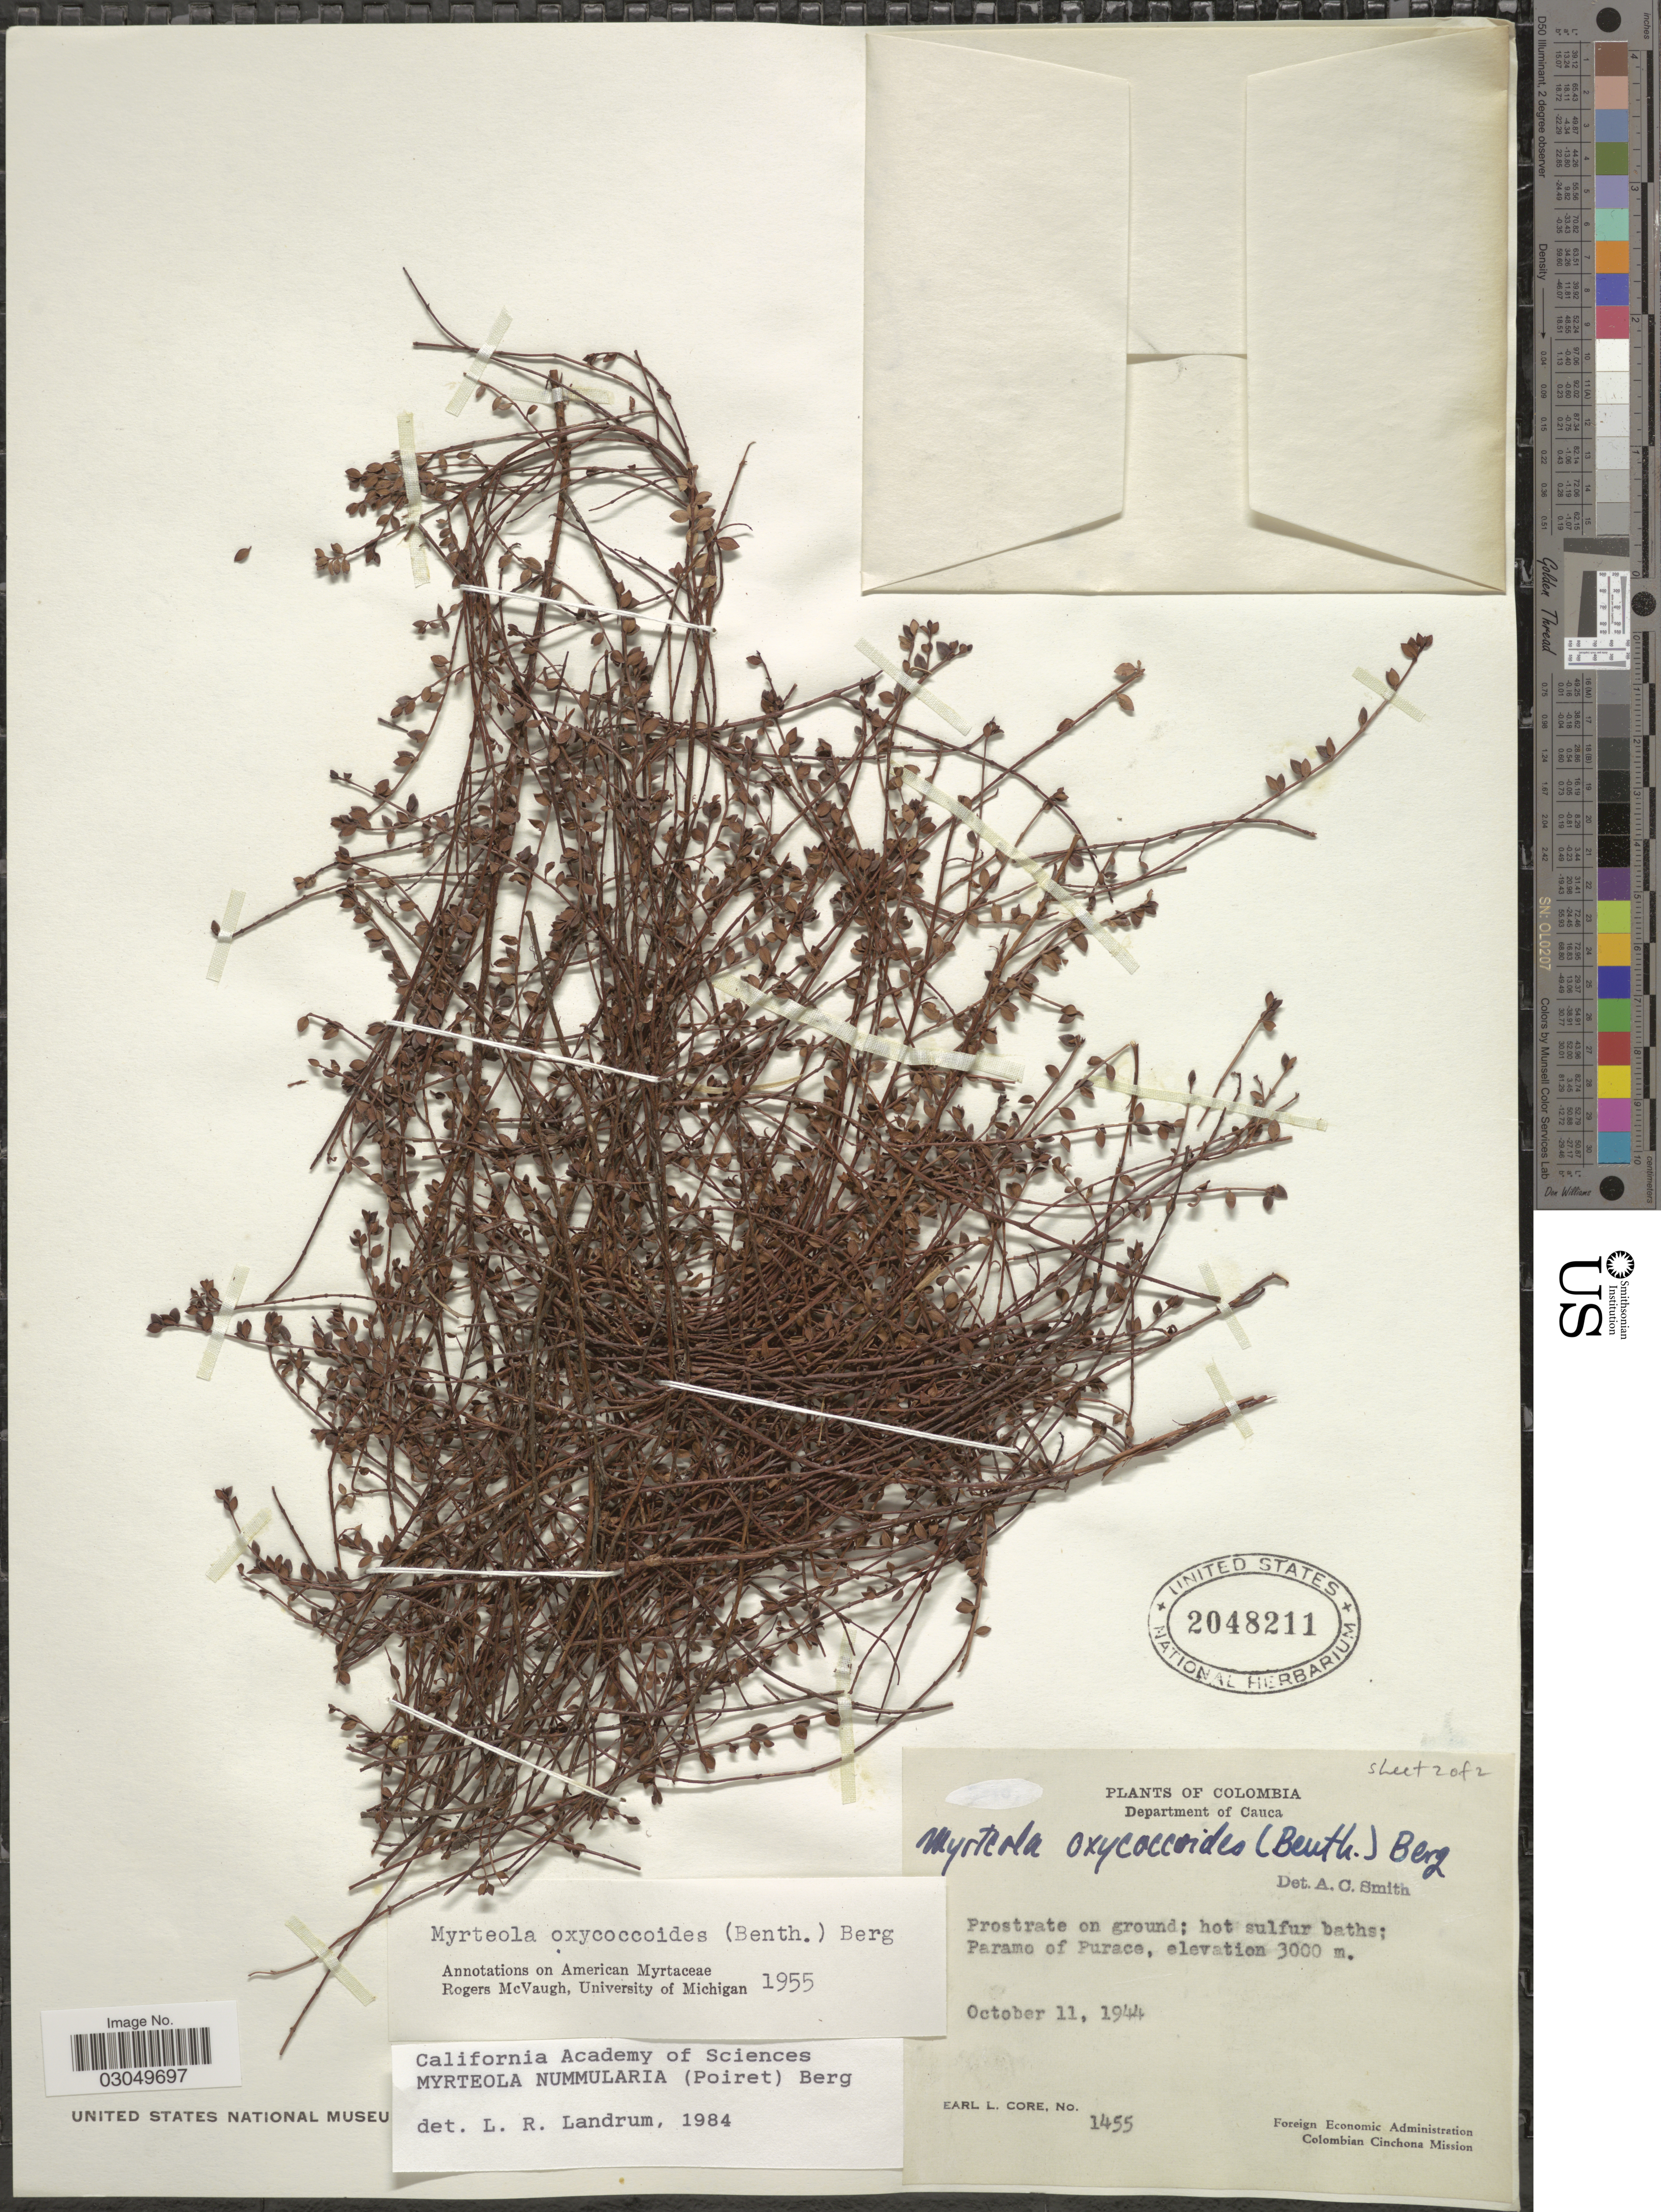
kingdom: Plantae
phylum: Tracheophyta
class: Magnoliopsida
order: Myrtales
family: Myrtaceae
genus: Myrteola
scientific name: Myrteola nummularia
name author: (Lam.) O. Berg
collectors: E. L. Core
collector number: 1455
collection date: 1944-10-11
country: Colombia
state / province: Cauca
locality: Department of Cauca. Paramo of Purace.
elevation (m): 3000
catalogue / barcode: US 2048211